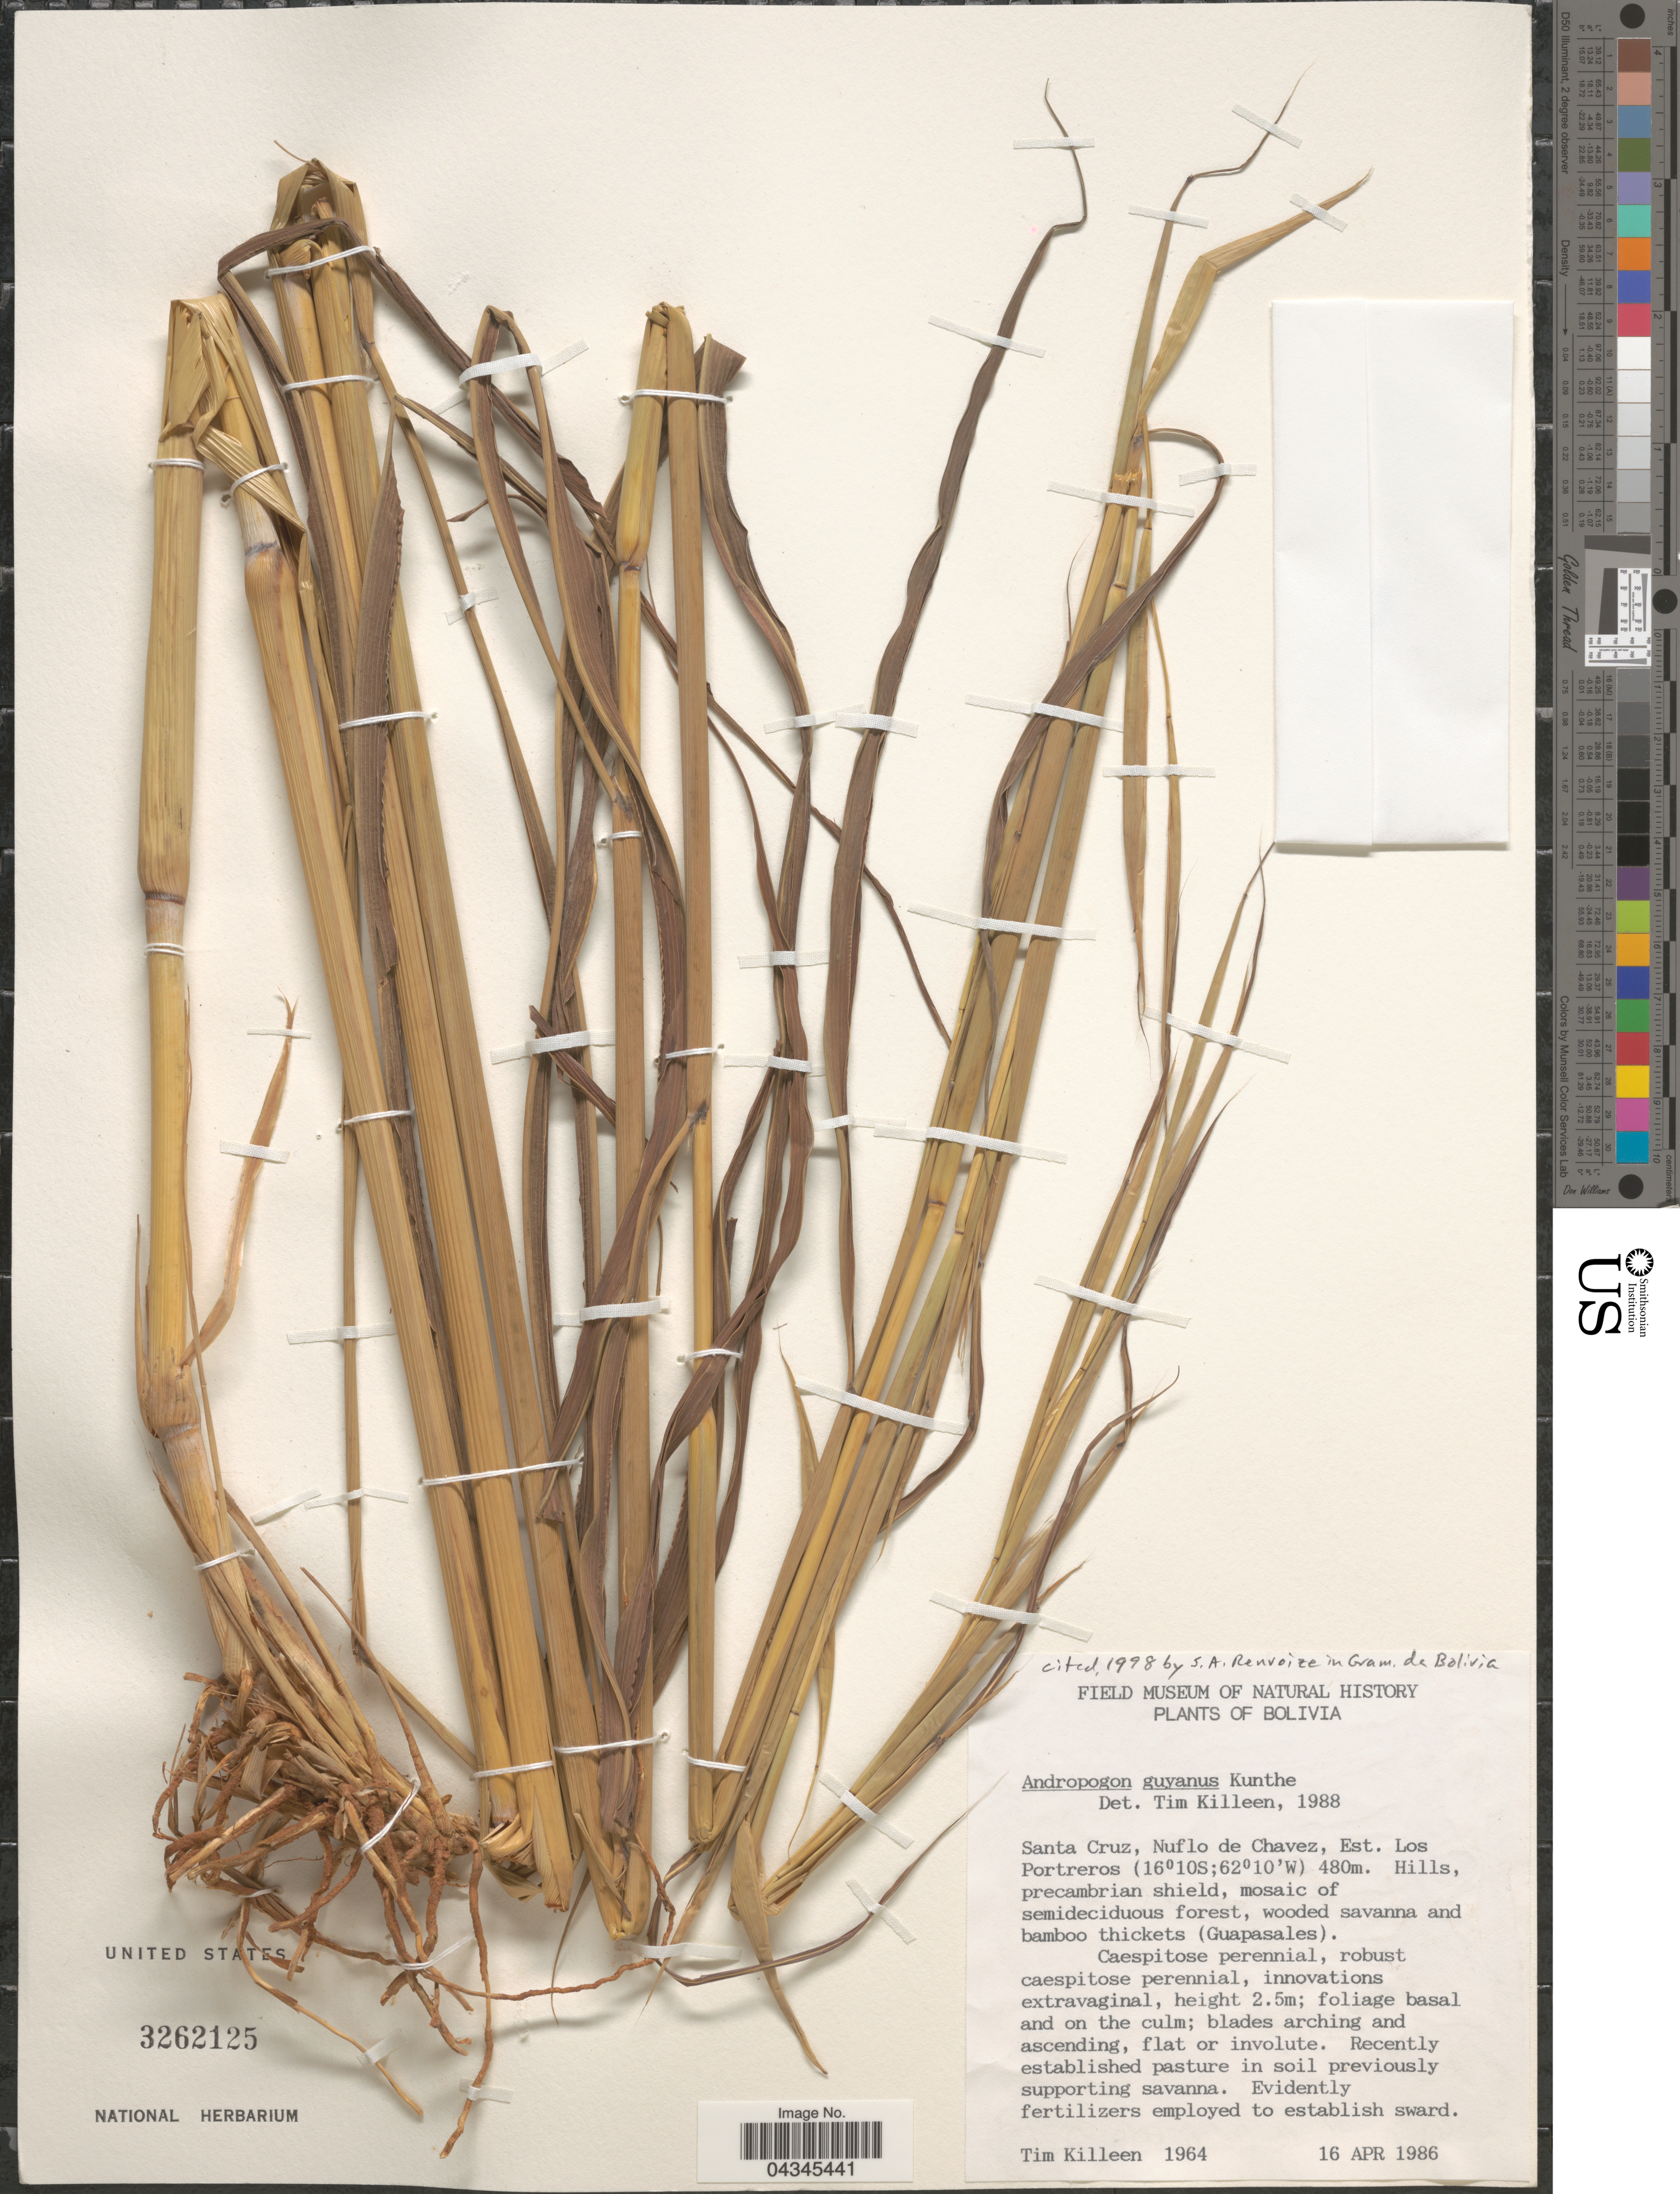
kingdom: Plantae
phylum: Tracheophyta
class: Liliopsida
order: Poales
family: Poaceae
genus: Andropogon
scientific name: Andropogon gayanus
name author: Kunth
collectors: T. J. Killeen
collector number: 1964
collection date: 1986-04-16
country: Bolivia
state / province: Santa Cruz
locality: Nuflo de Chavez, Est. Los Portreros.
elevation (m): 480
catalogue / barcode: US 3262125